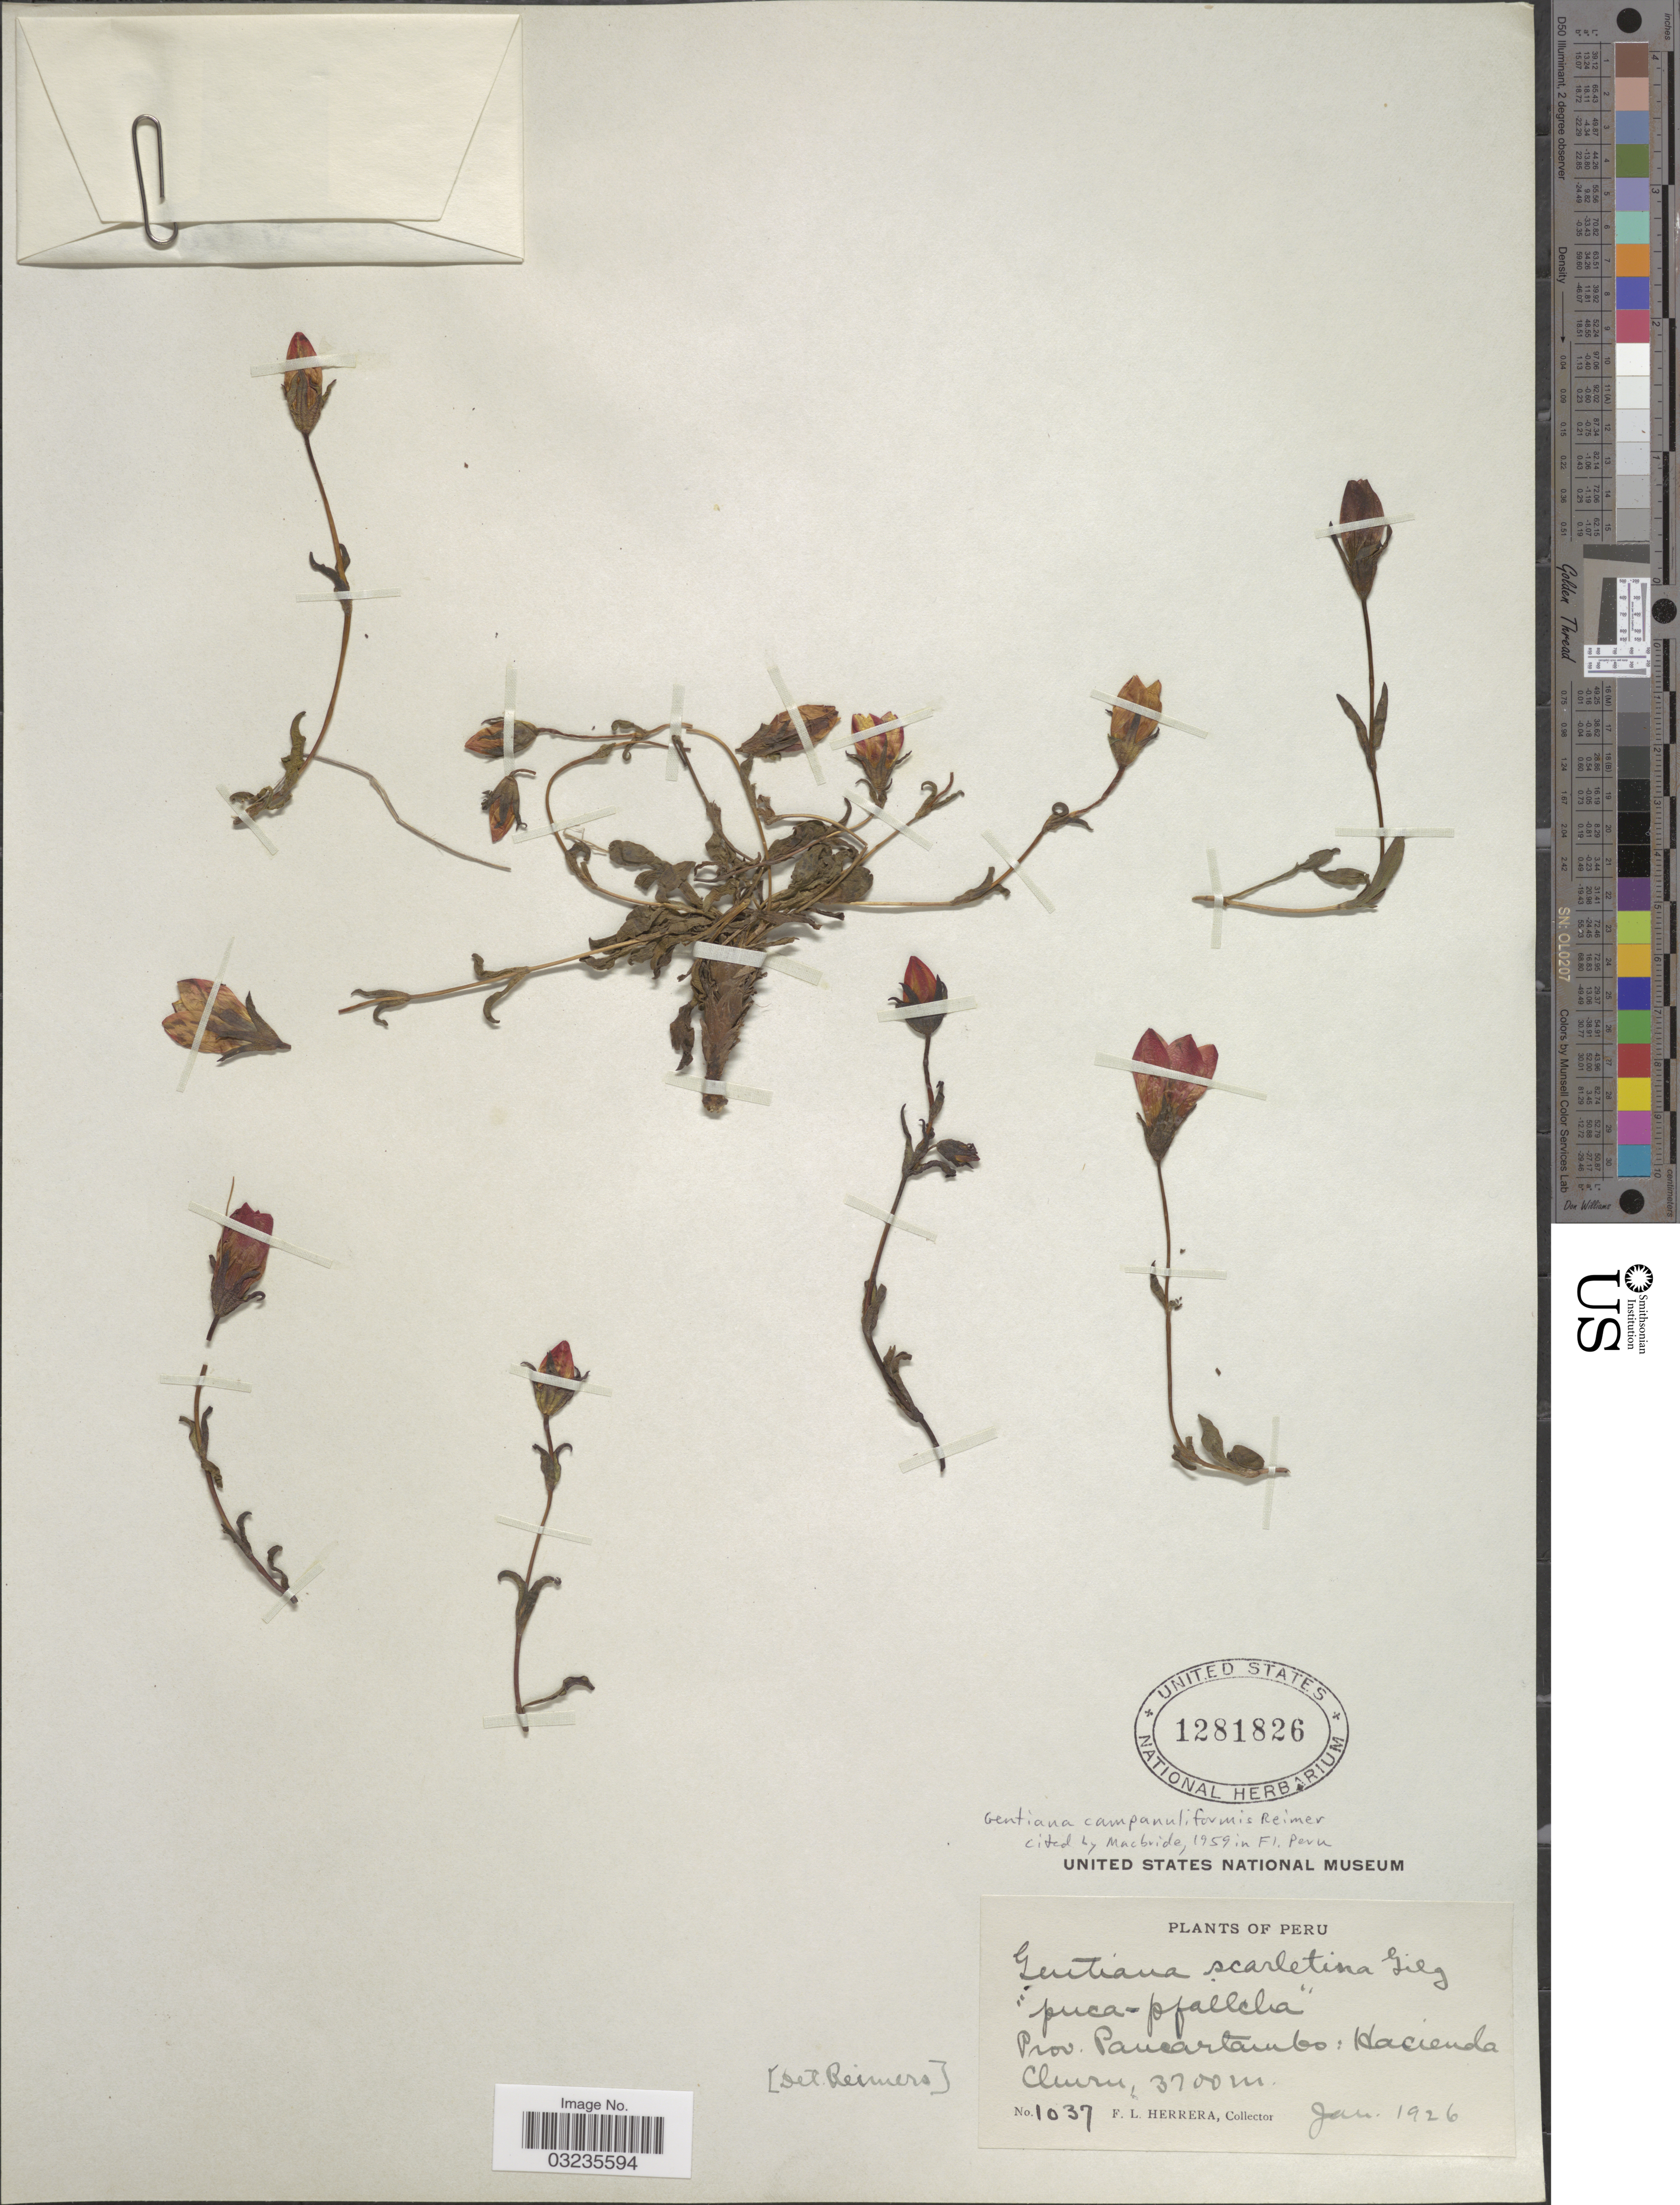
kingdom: Plantae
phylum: Tracheophyta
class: Magnoliopsida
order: Gentianales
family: Gentianaceae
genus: Gentiana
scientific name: Gentiana scarlatina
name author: Gilg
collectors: F. L. Herrera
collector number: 1037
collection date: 1926-01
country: Peru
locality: Prov. Paucartambo: Hacienda Churu.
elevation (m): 3700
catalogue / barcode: US 1281826